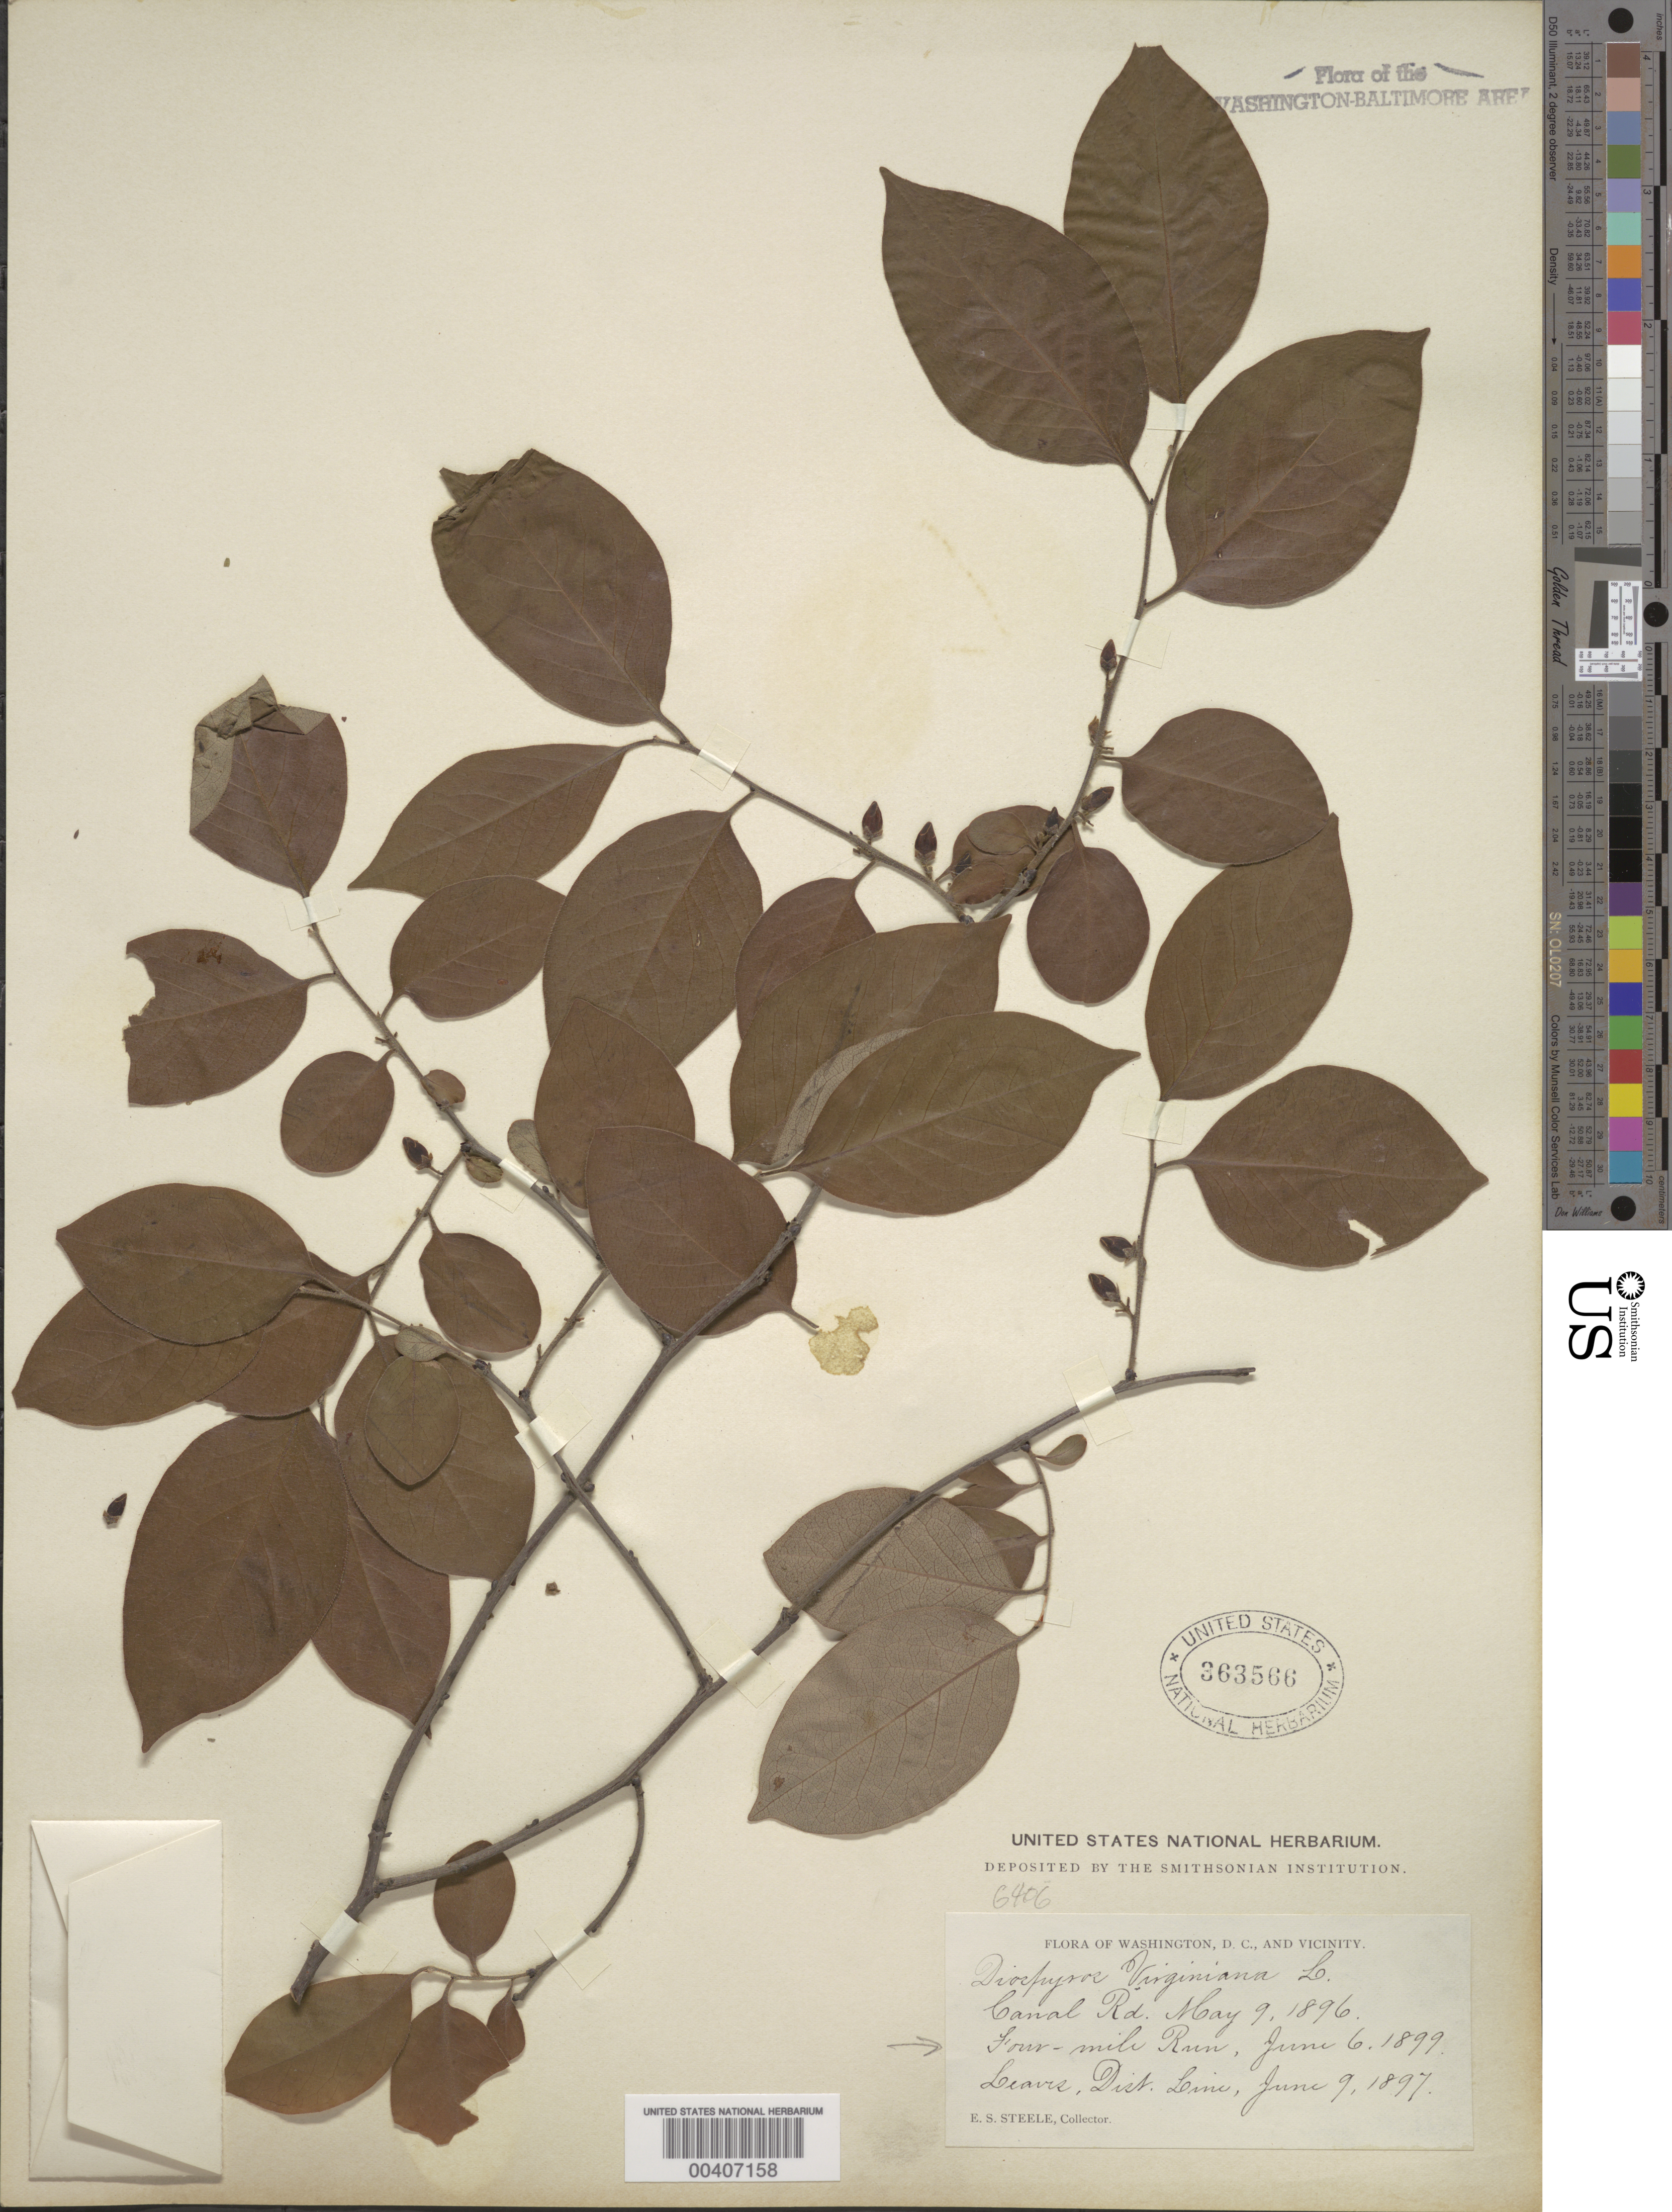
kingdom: Plantae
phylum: Tracheophyta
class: Magnoliopsida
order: Ericales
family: Ebenaceae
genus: Diospyros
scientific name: Diospyros virginiana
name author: L.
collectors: E. Steele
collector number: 6406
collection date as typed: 09 May 1896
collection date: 1896-05-09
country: United States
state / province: Virginia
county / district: Arlington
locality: Four Mile Run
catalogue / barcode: US 363566